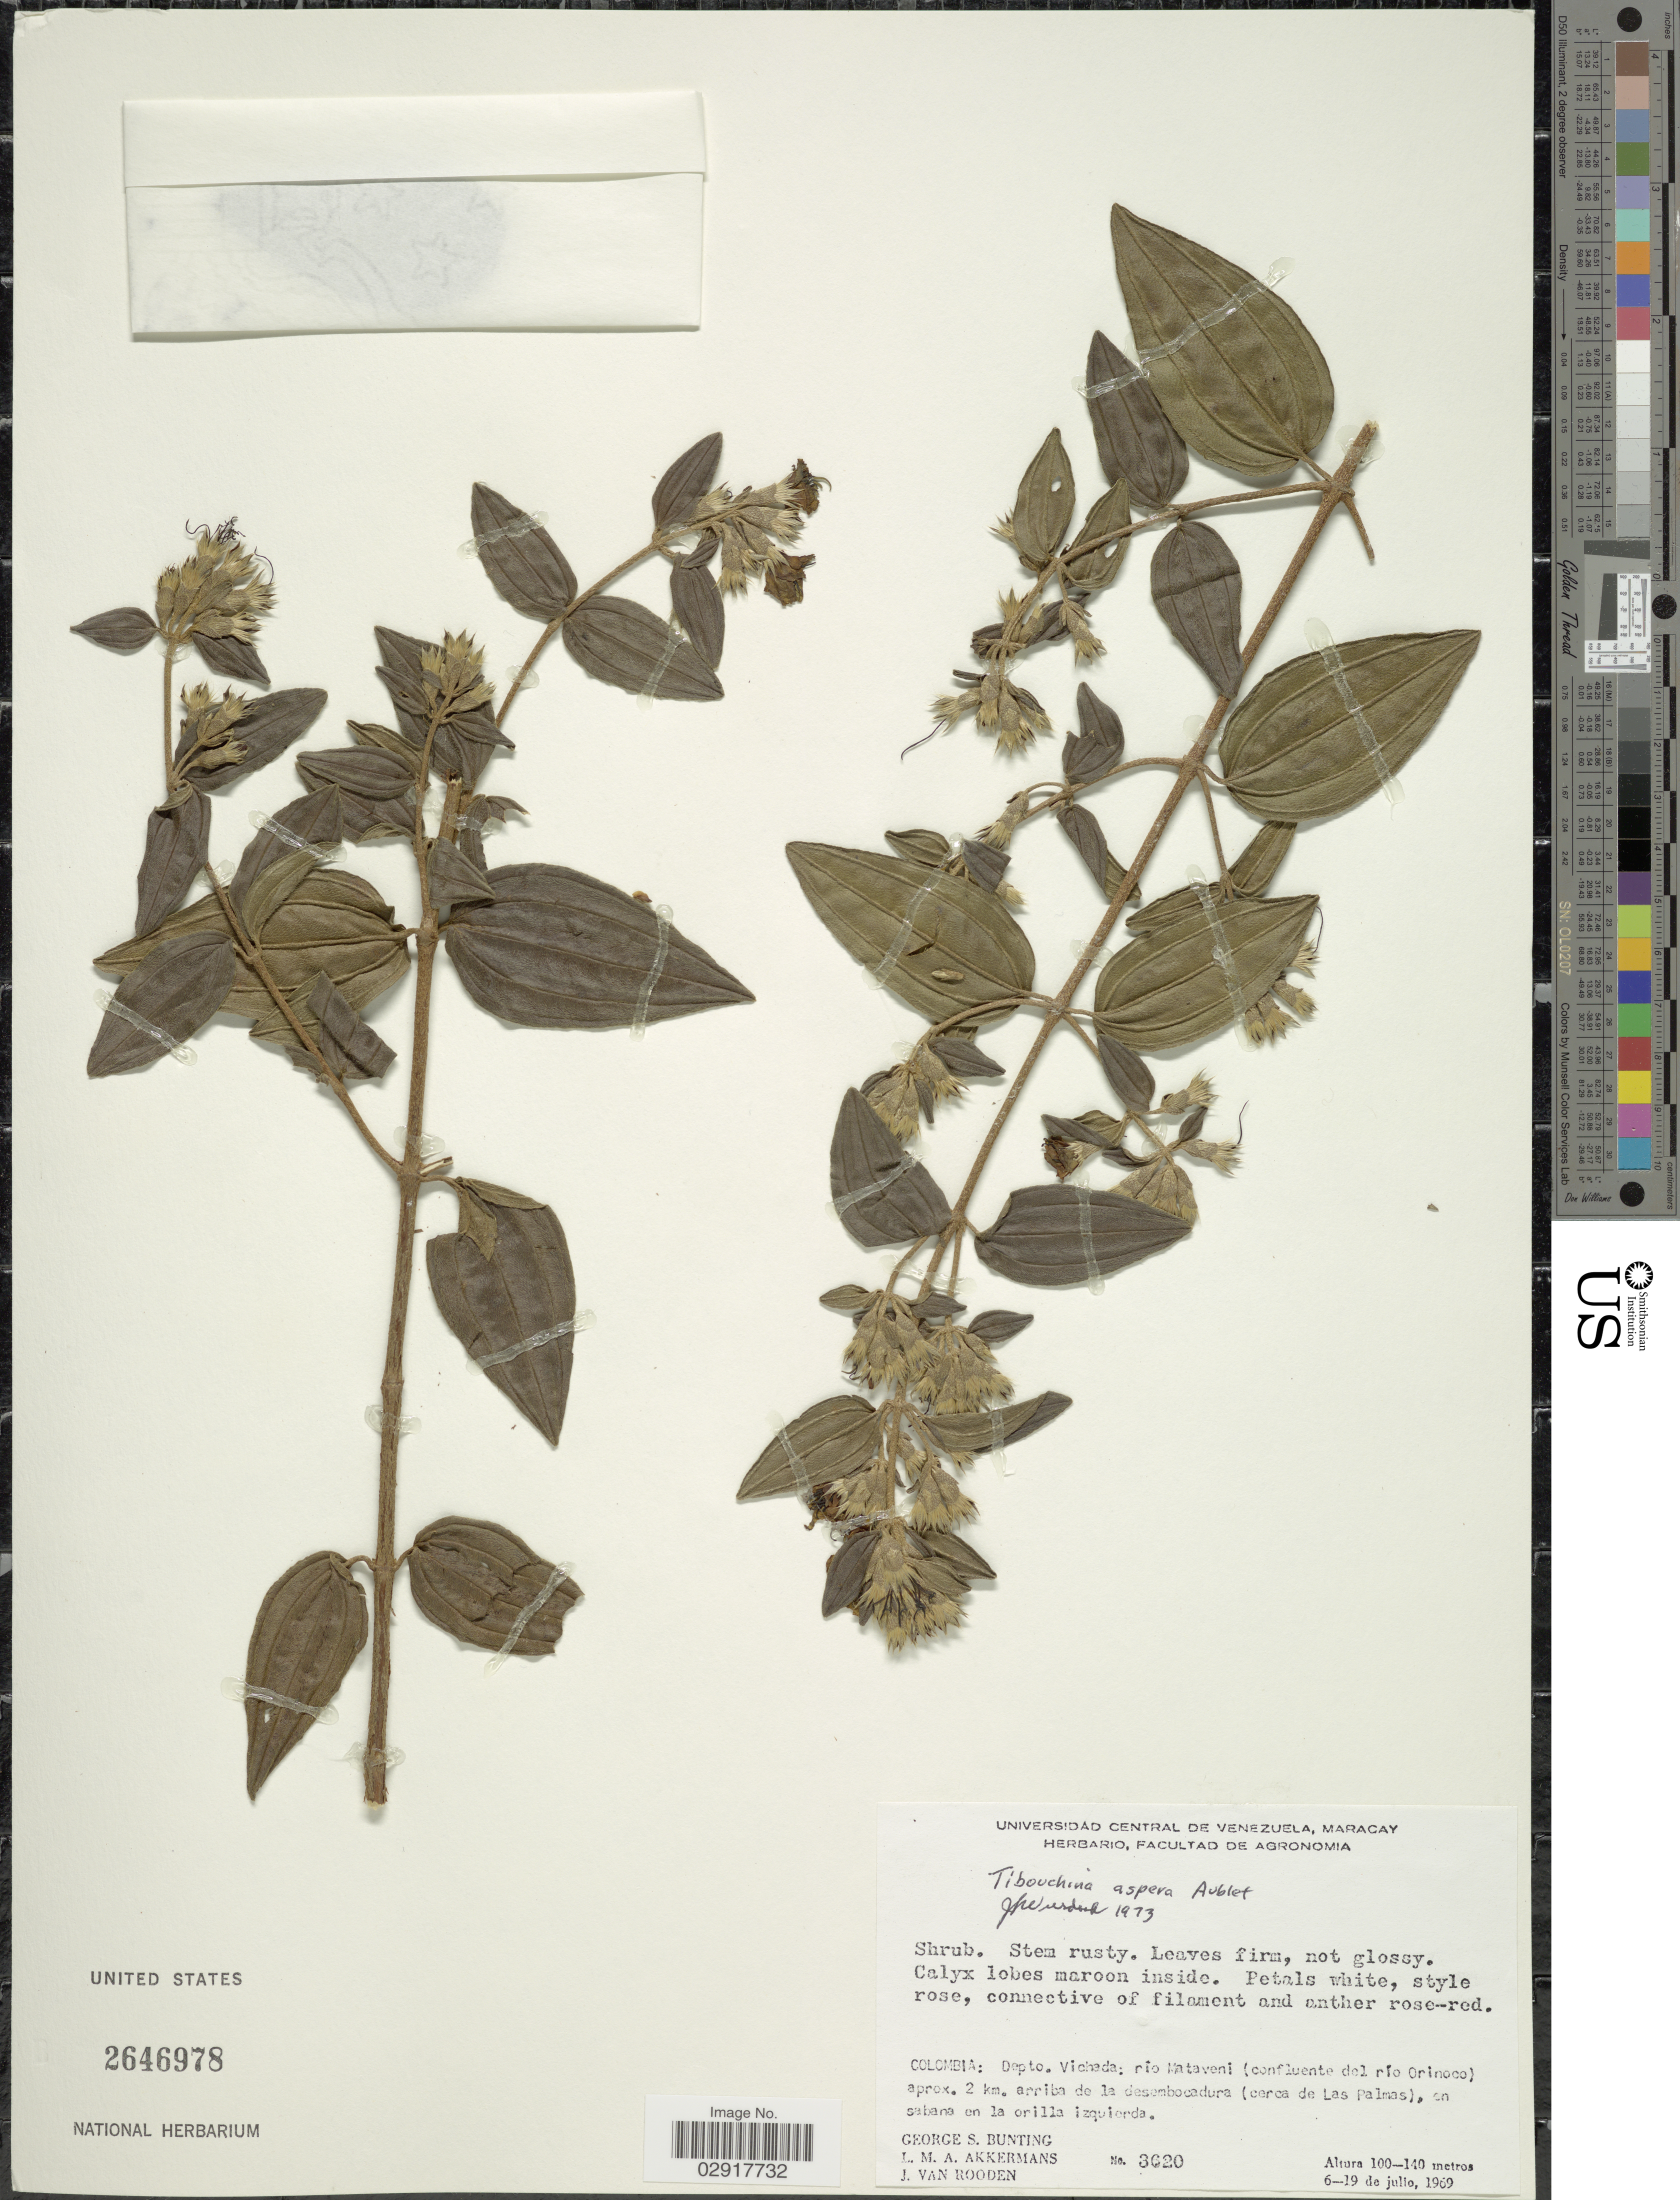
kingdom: Plantae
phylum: Tracheophyta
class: Magnoliopsida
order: Myrtales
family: Melastomataceae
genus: Tibouchina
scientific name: Tibouchina aspera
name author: Aubl.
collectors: G. S. Bunting, L. M. Akkermans & J. Van Rooden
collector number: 3020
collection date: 1969-07-06/1969-07-19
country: Colombia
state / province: Vichada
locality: Depto. Vichada: río Mataveni (confluente del río Orinoco) aprox. 2 km. arriba de la desembocadura (cerca de Las Palmas), en sabana en la orilla izquierda.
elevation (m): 100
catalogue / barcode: US 2646978